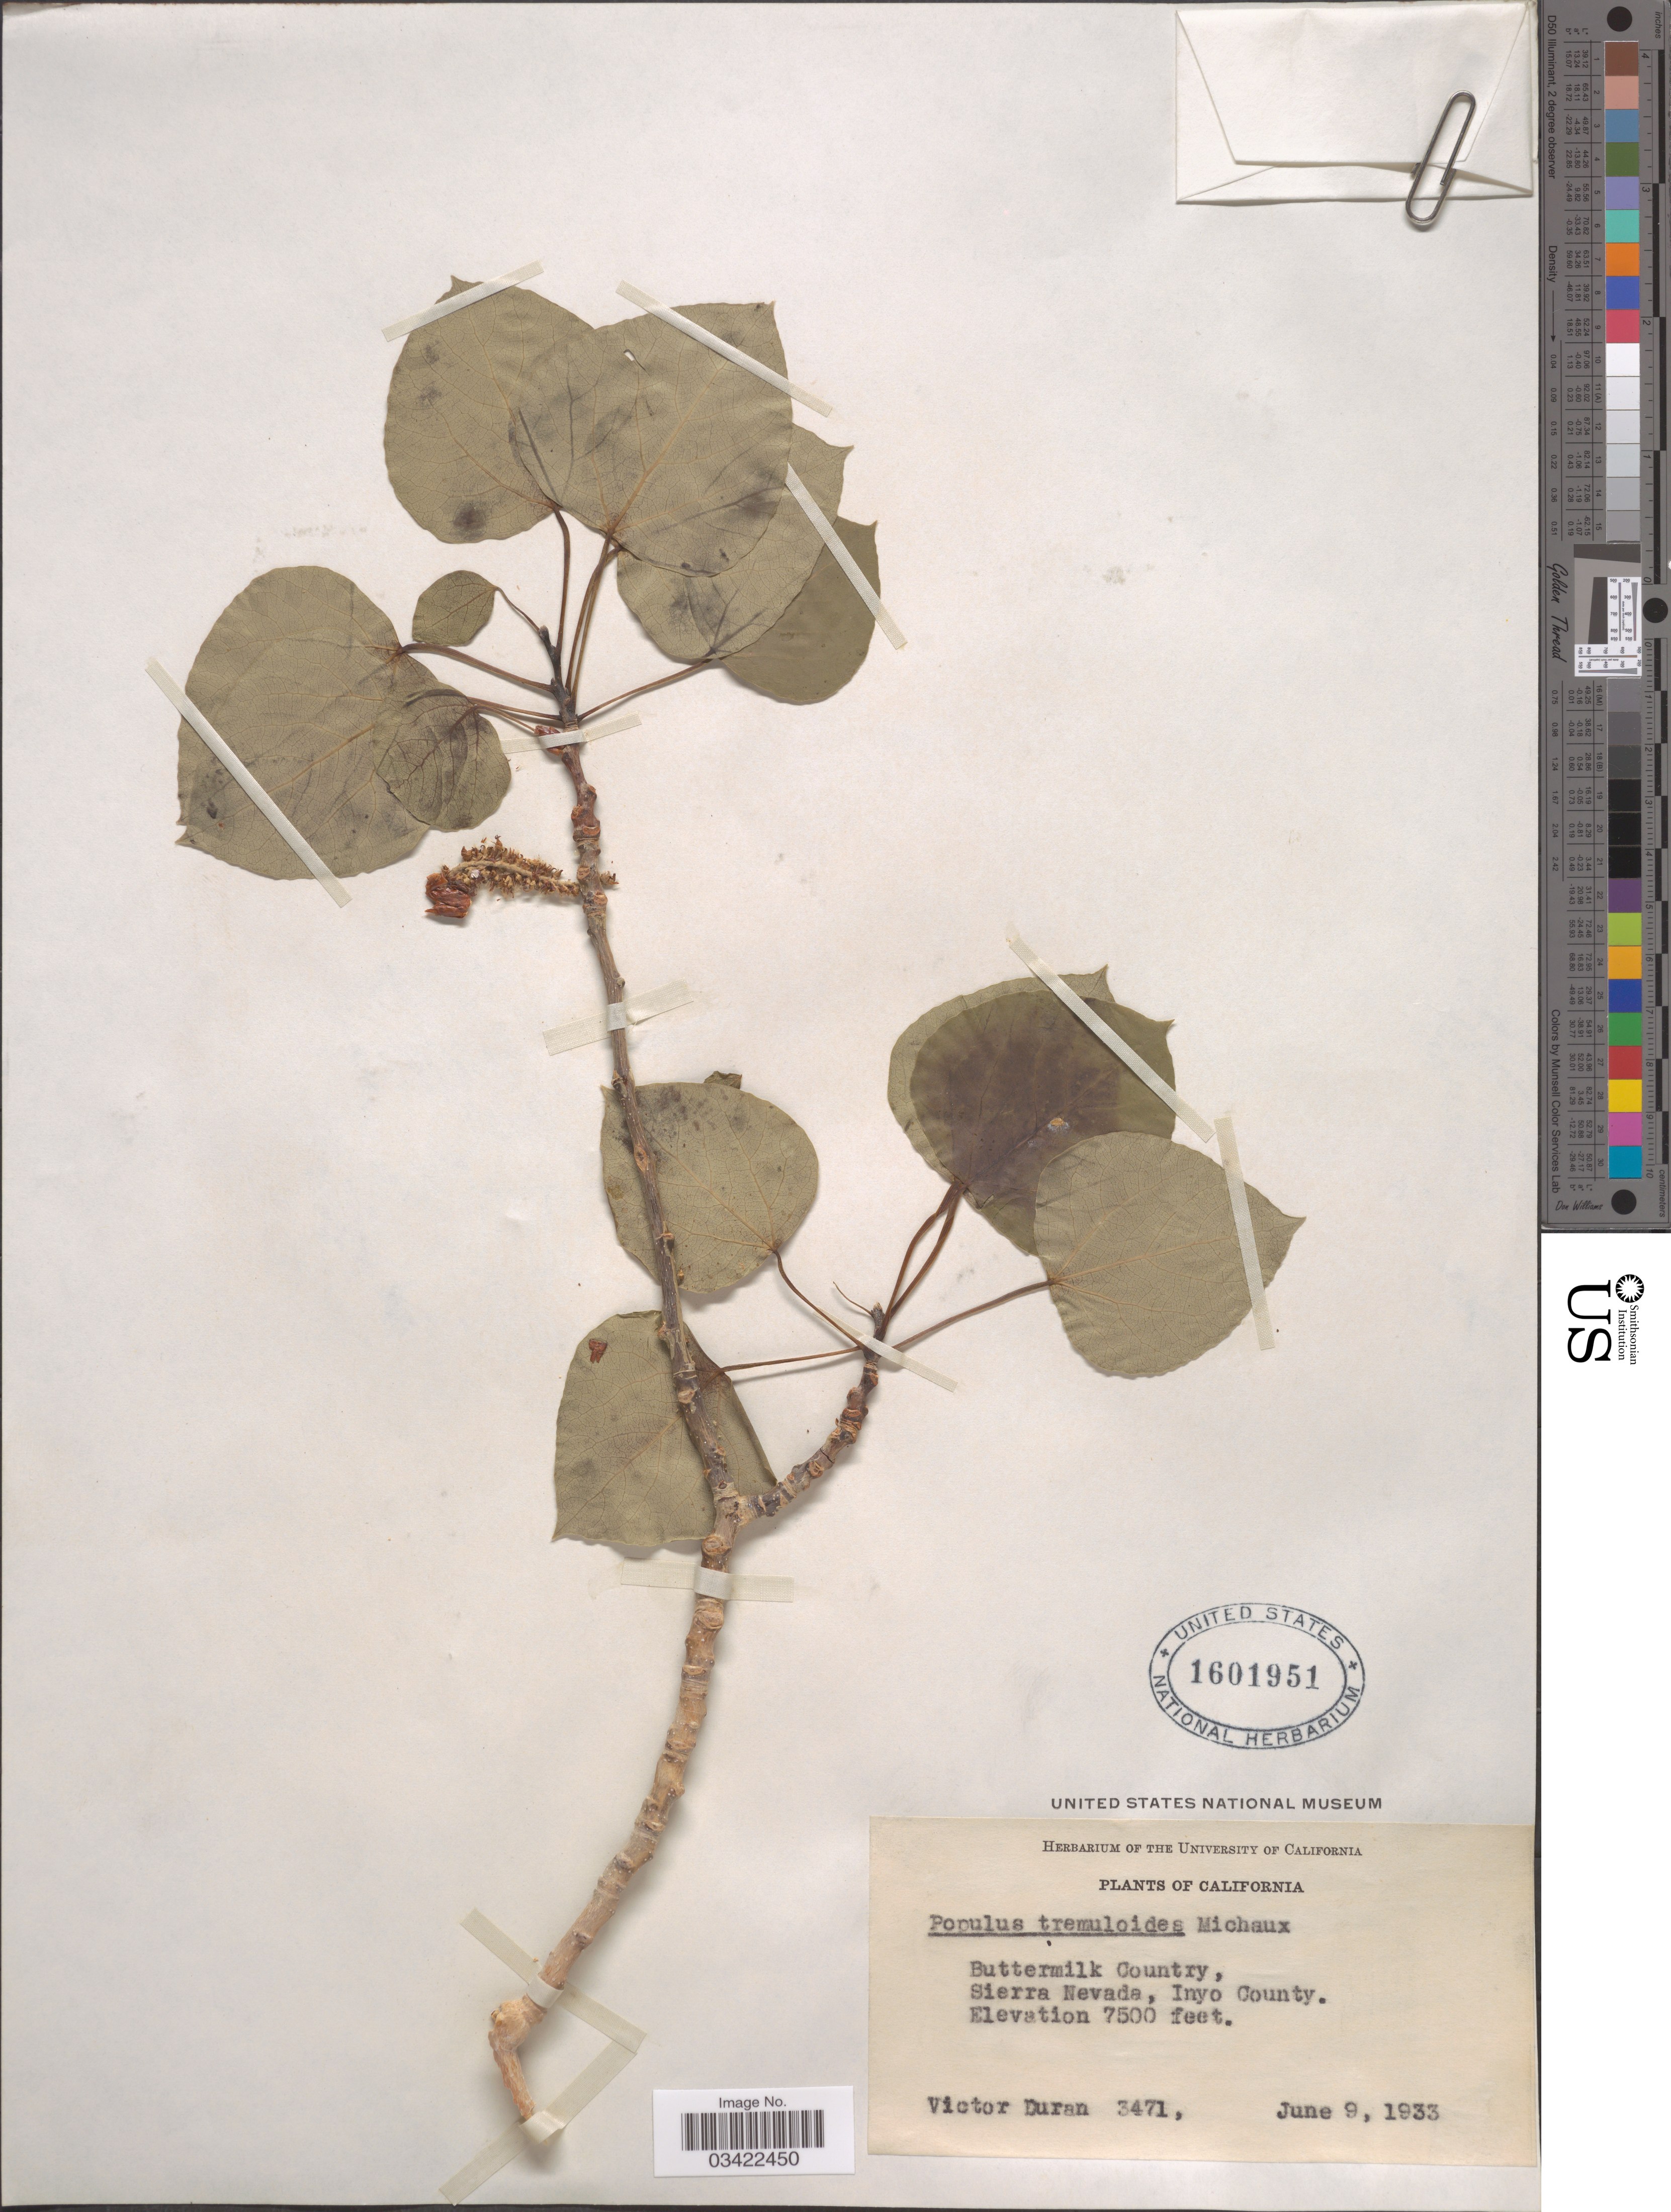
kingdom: Plantae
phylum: Tracheophyta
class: Magnoliopsida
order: Malpighiales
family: Salicaceae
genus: Populus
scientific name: Populus tremuloides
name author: Michx.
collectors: V. Duran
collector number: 3471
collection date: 1933-06-09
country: United States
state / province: California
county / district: Inyo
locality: Buttermilk Country, Sierra Nevada, Inyo County.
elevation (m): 2286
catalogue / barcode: US 1601951